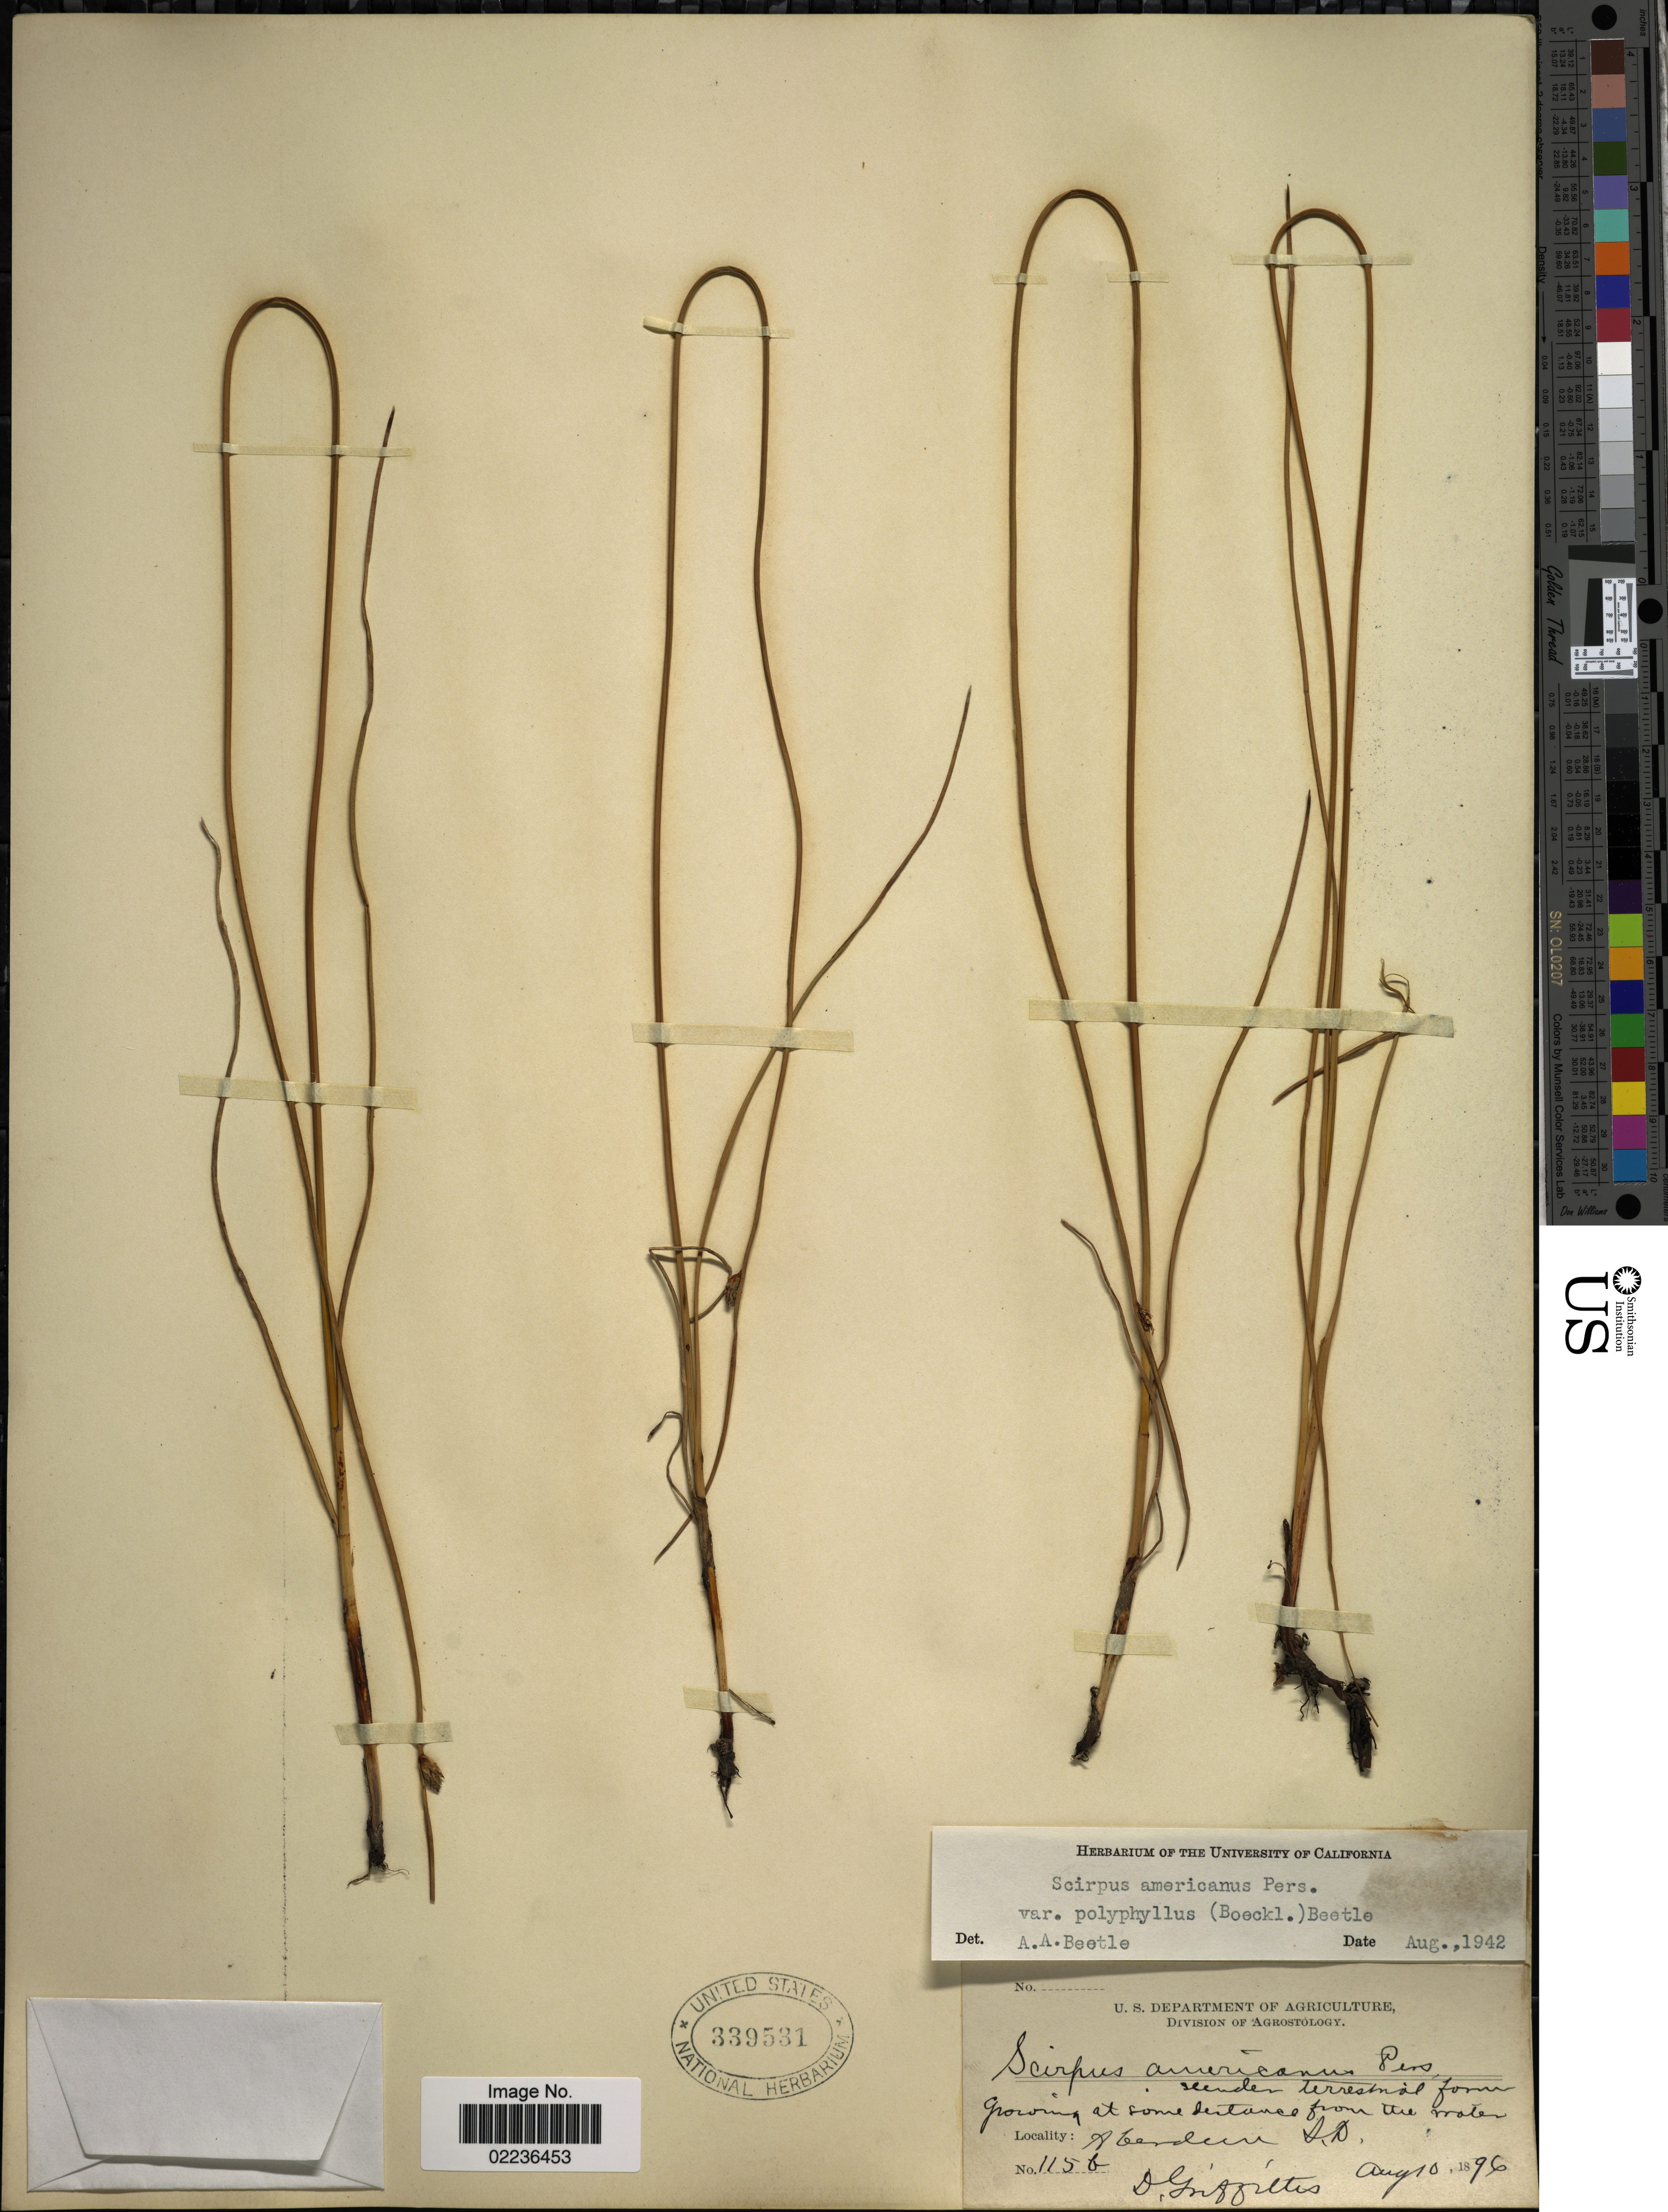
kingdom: Plantae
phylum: Tracheophyta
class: Liliopsida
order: Poales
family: Cyperaceae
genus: Schoenoplectus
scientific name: Schoenoplectus pungens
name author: (Vahl) Palla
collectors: D. Griffiths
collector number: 115b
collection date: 1896-08-10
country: United States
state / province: South Dakota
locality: Aberdeen, at some distance from the water.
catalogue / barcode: US 339531